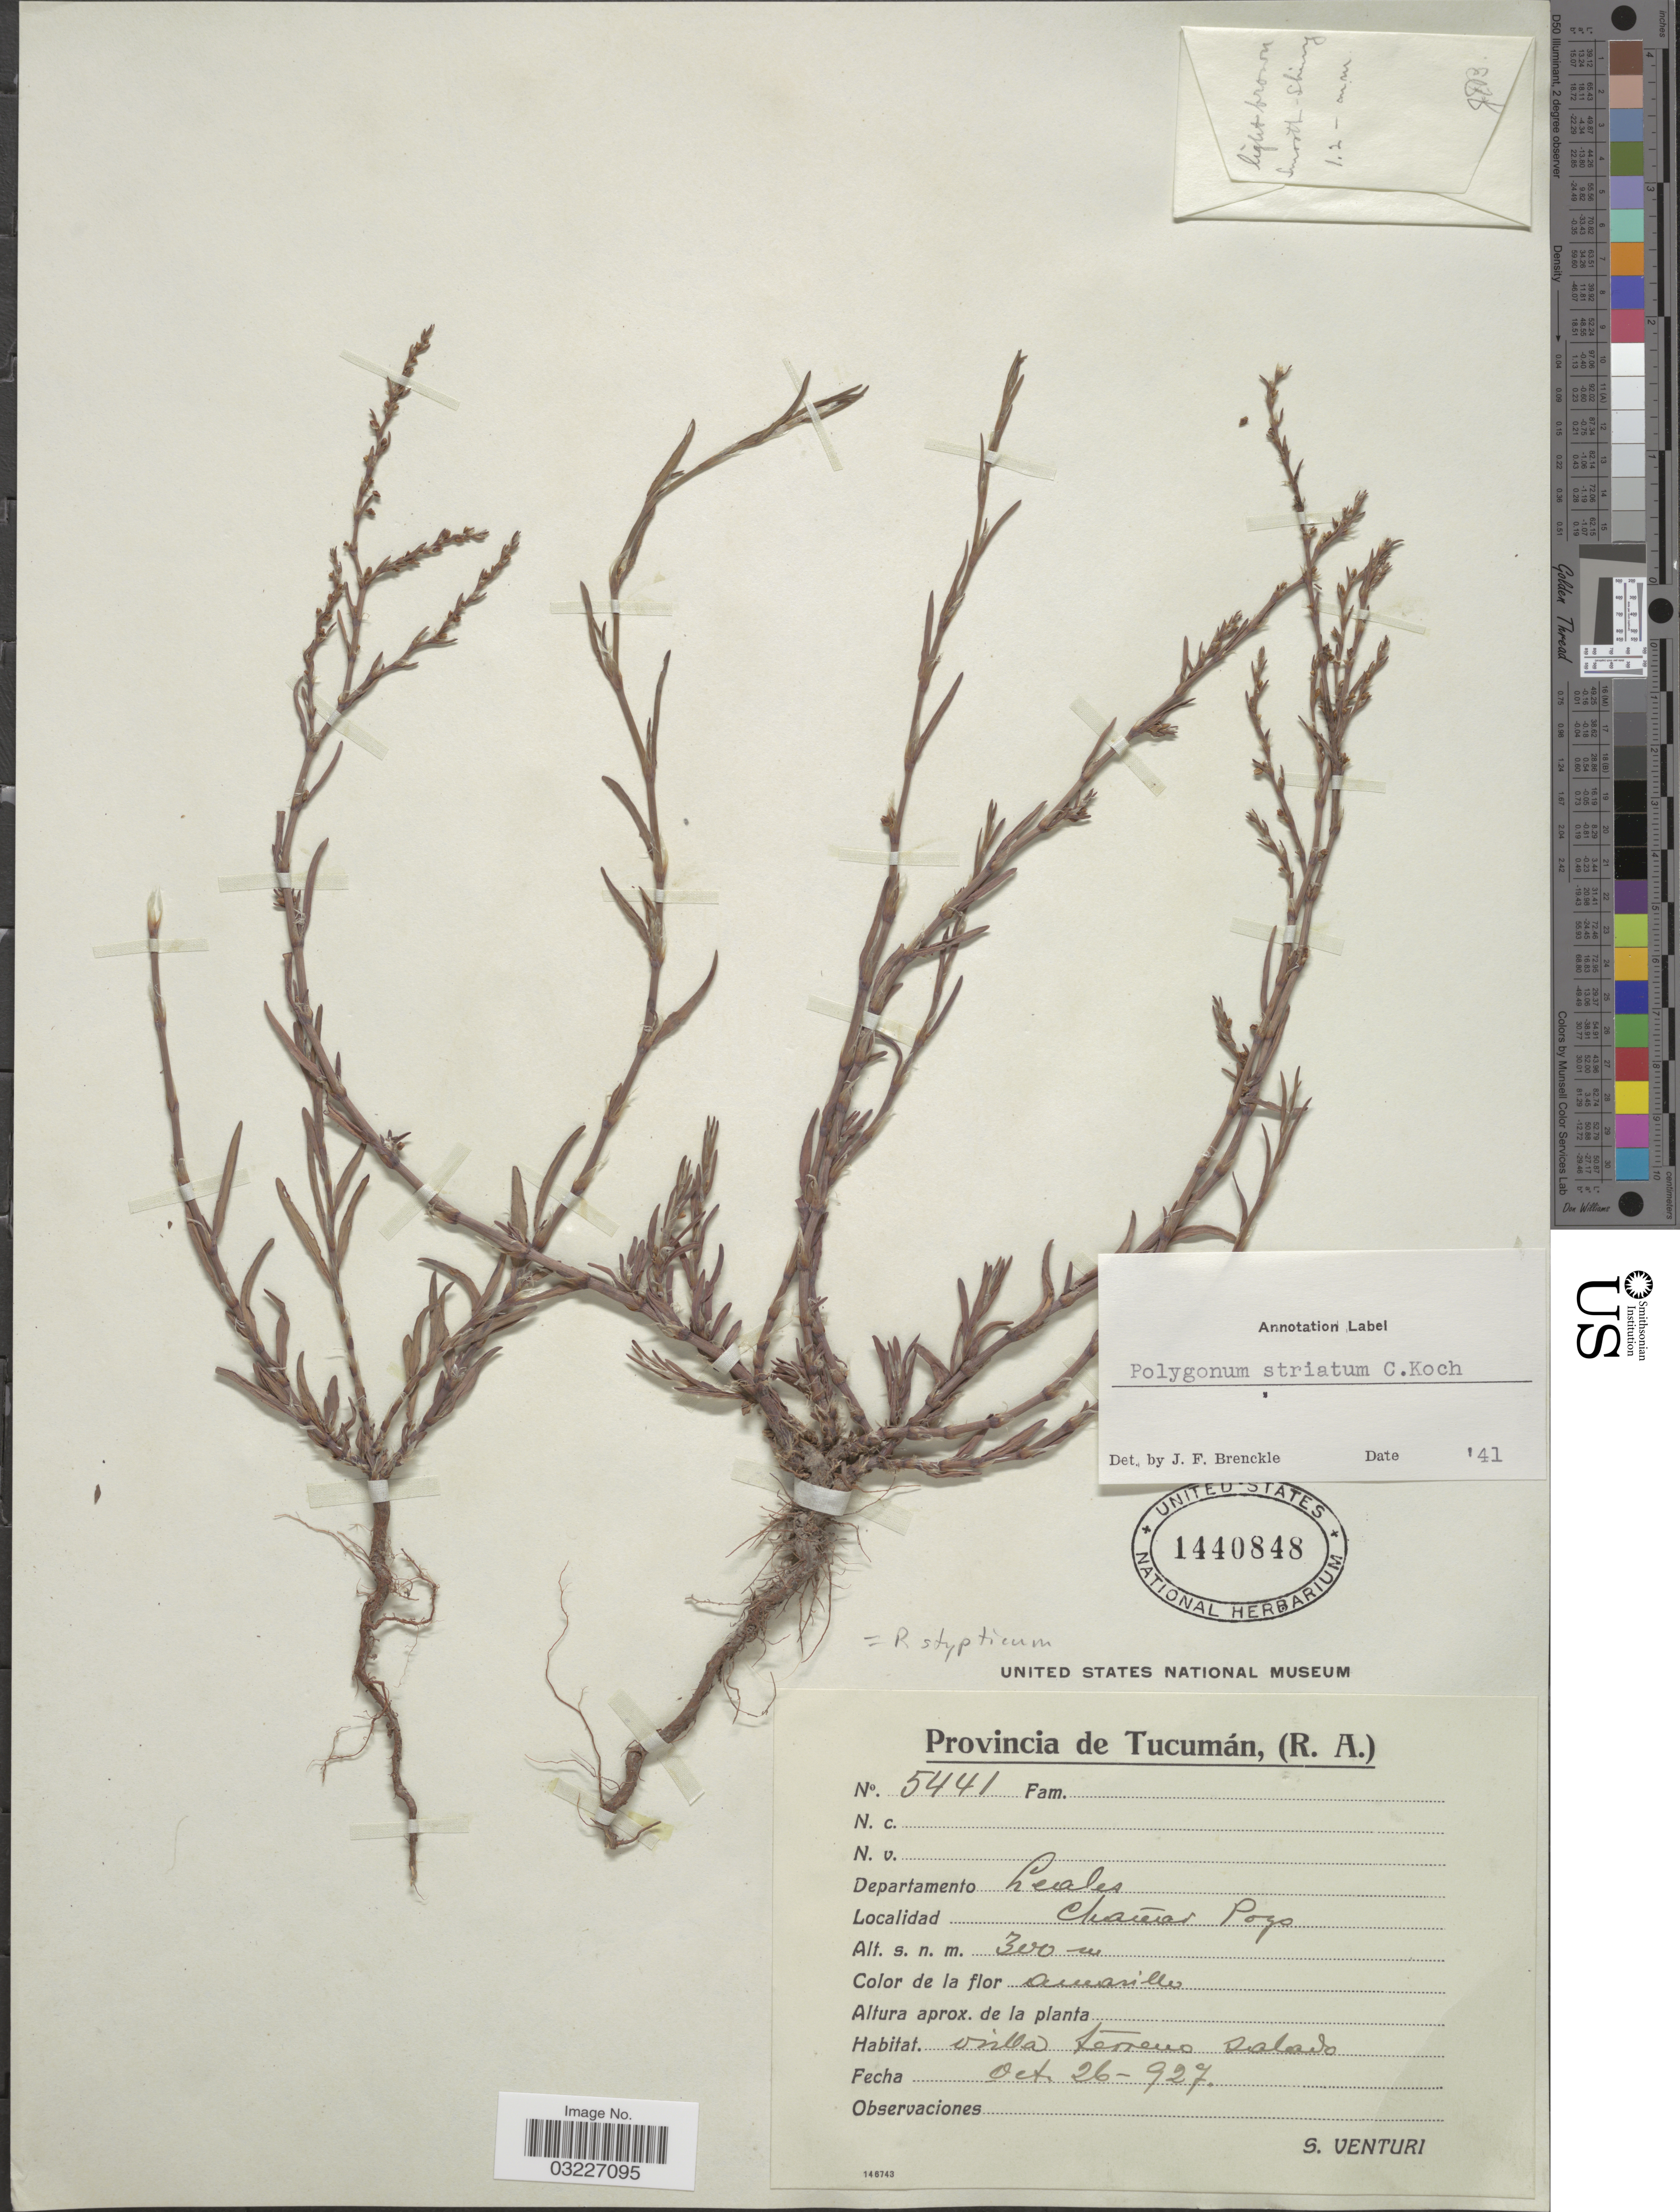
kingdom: Plantae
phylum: Tracheophyta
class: Magnoliopsida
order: Caryophyllales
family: Polygonaceae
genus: Polygonum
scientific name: Polygonum striatum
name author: K. Koch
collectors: S. Venturi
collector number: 5441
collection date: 1927-10-26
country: Argentina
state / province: Tucuman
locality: Departamento Leales. Chañar Pozo.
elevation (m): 300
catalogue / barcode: US 1440848